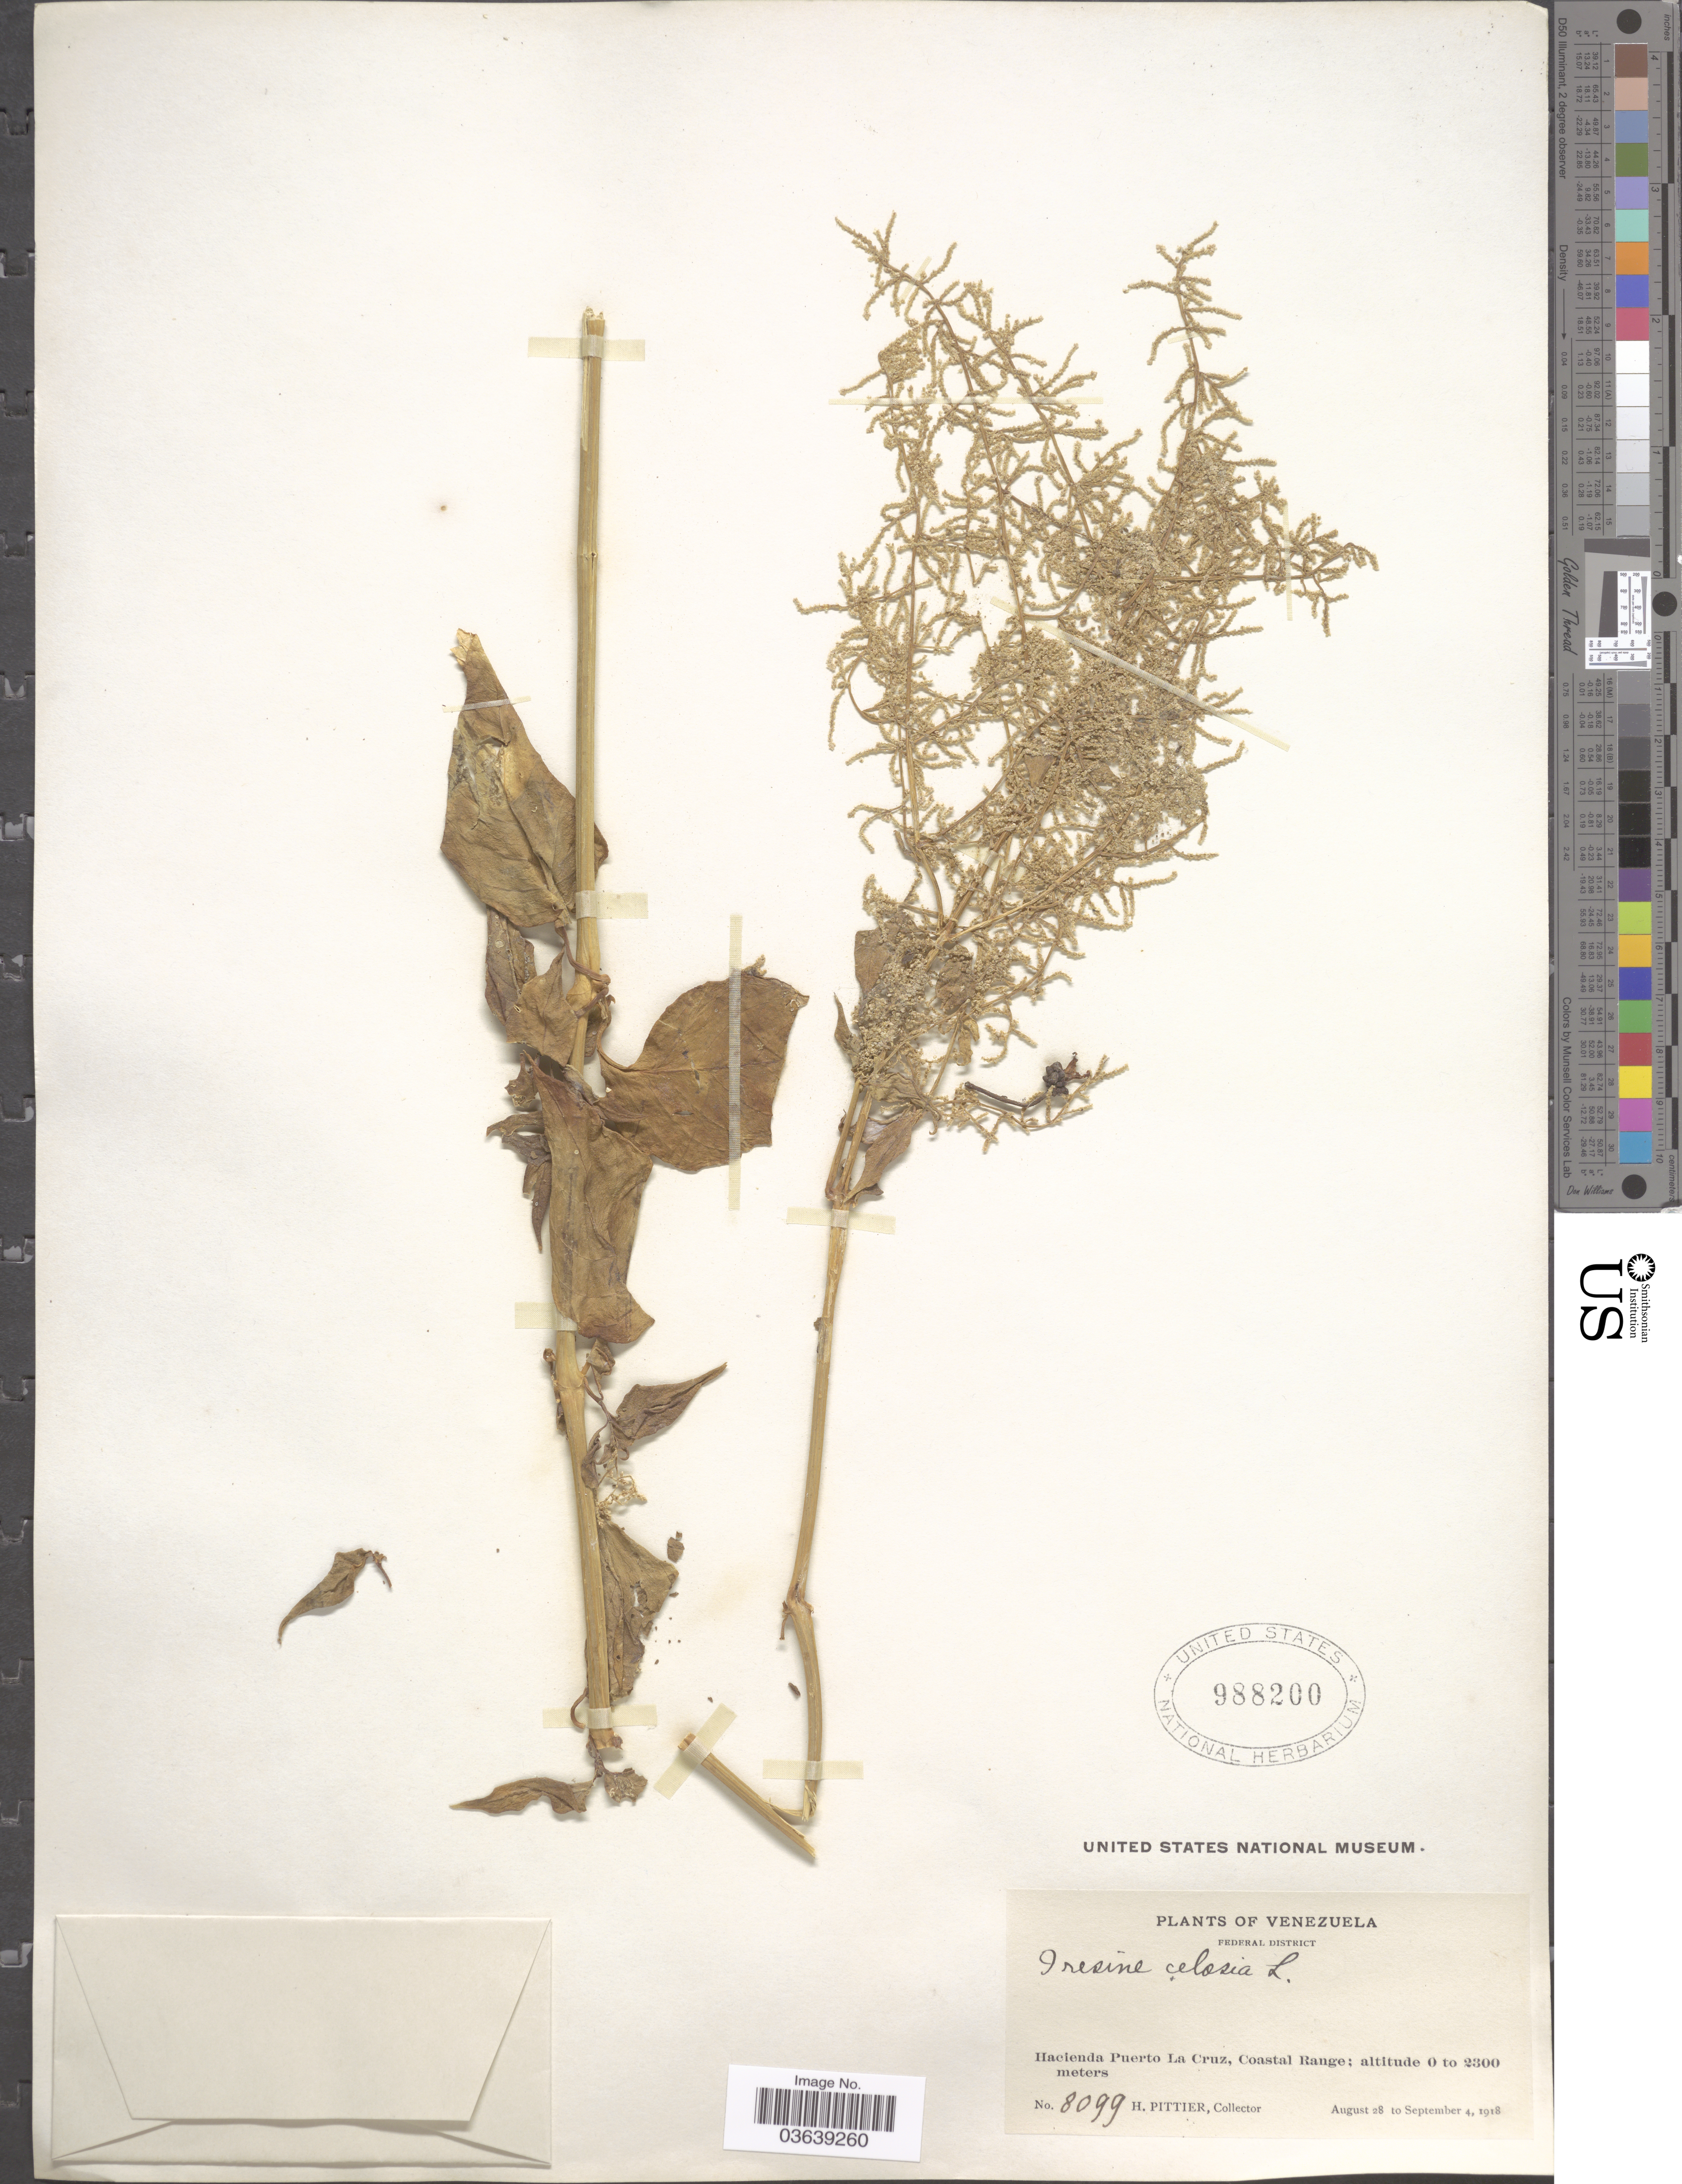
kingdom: Plantae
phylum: Tracheophyta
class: Magnoliopsida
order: Caryophyllales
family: Amaranthaceae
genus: Iresine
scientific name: Iresine celosia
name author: L.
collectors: H. F. Pittier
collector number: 8099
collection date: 1918-08-28/1918-09-04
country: Venezuela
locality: Federal District. Hacienda Puerto La Cruz, Coastal Range.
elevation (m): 0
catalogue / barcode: US 988200